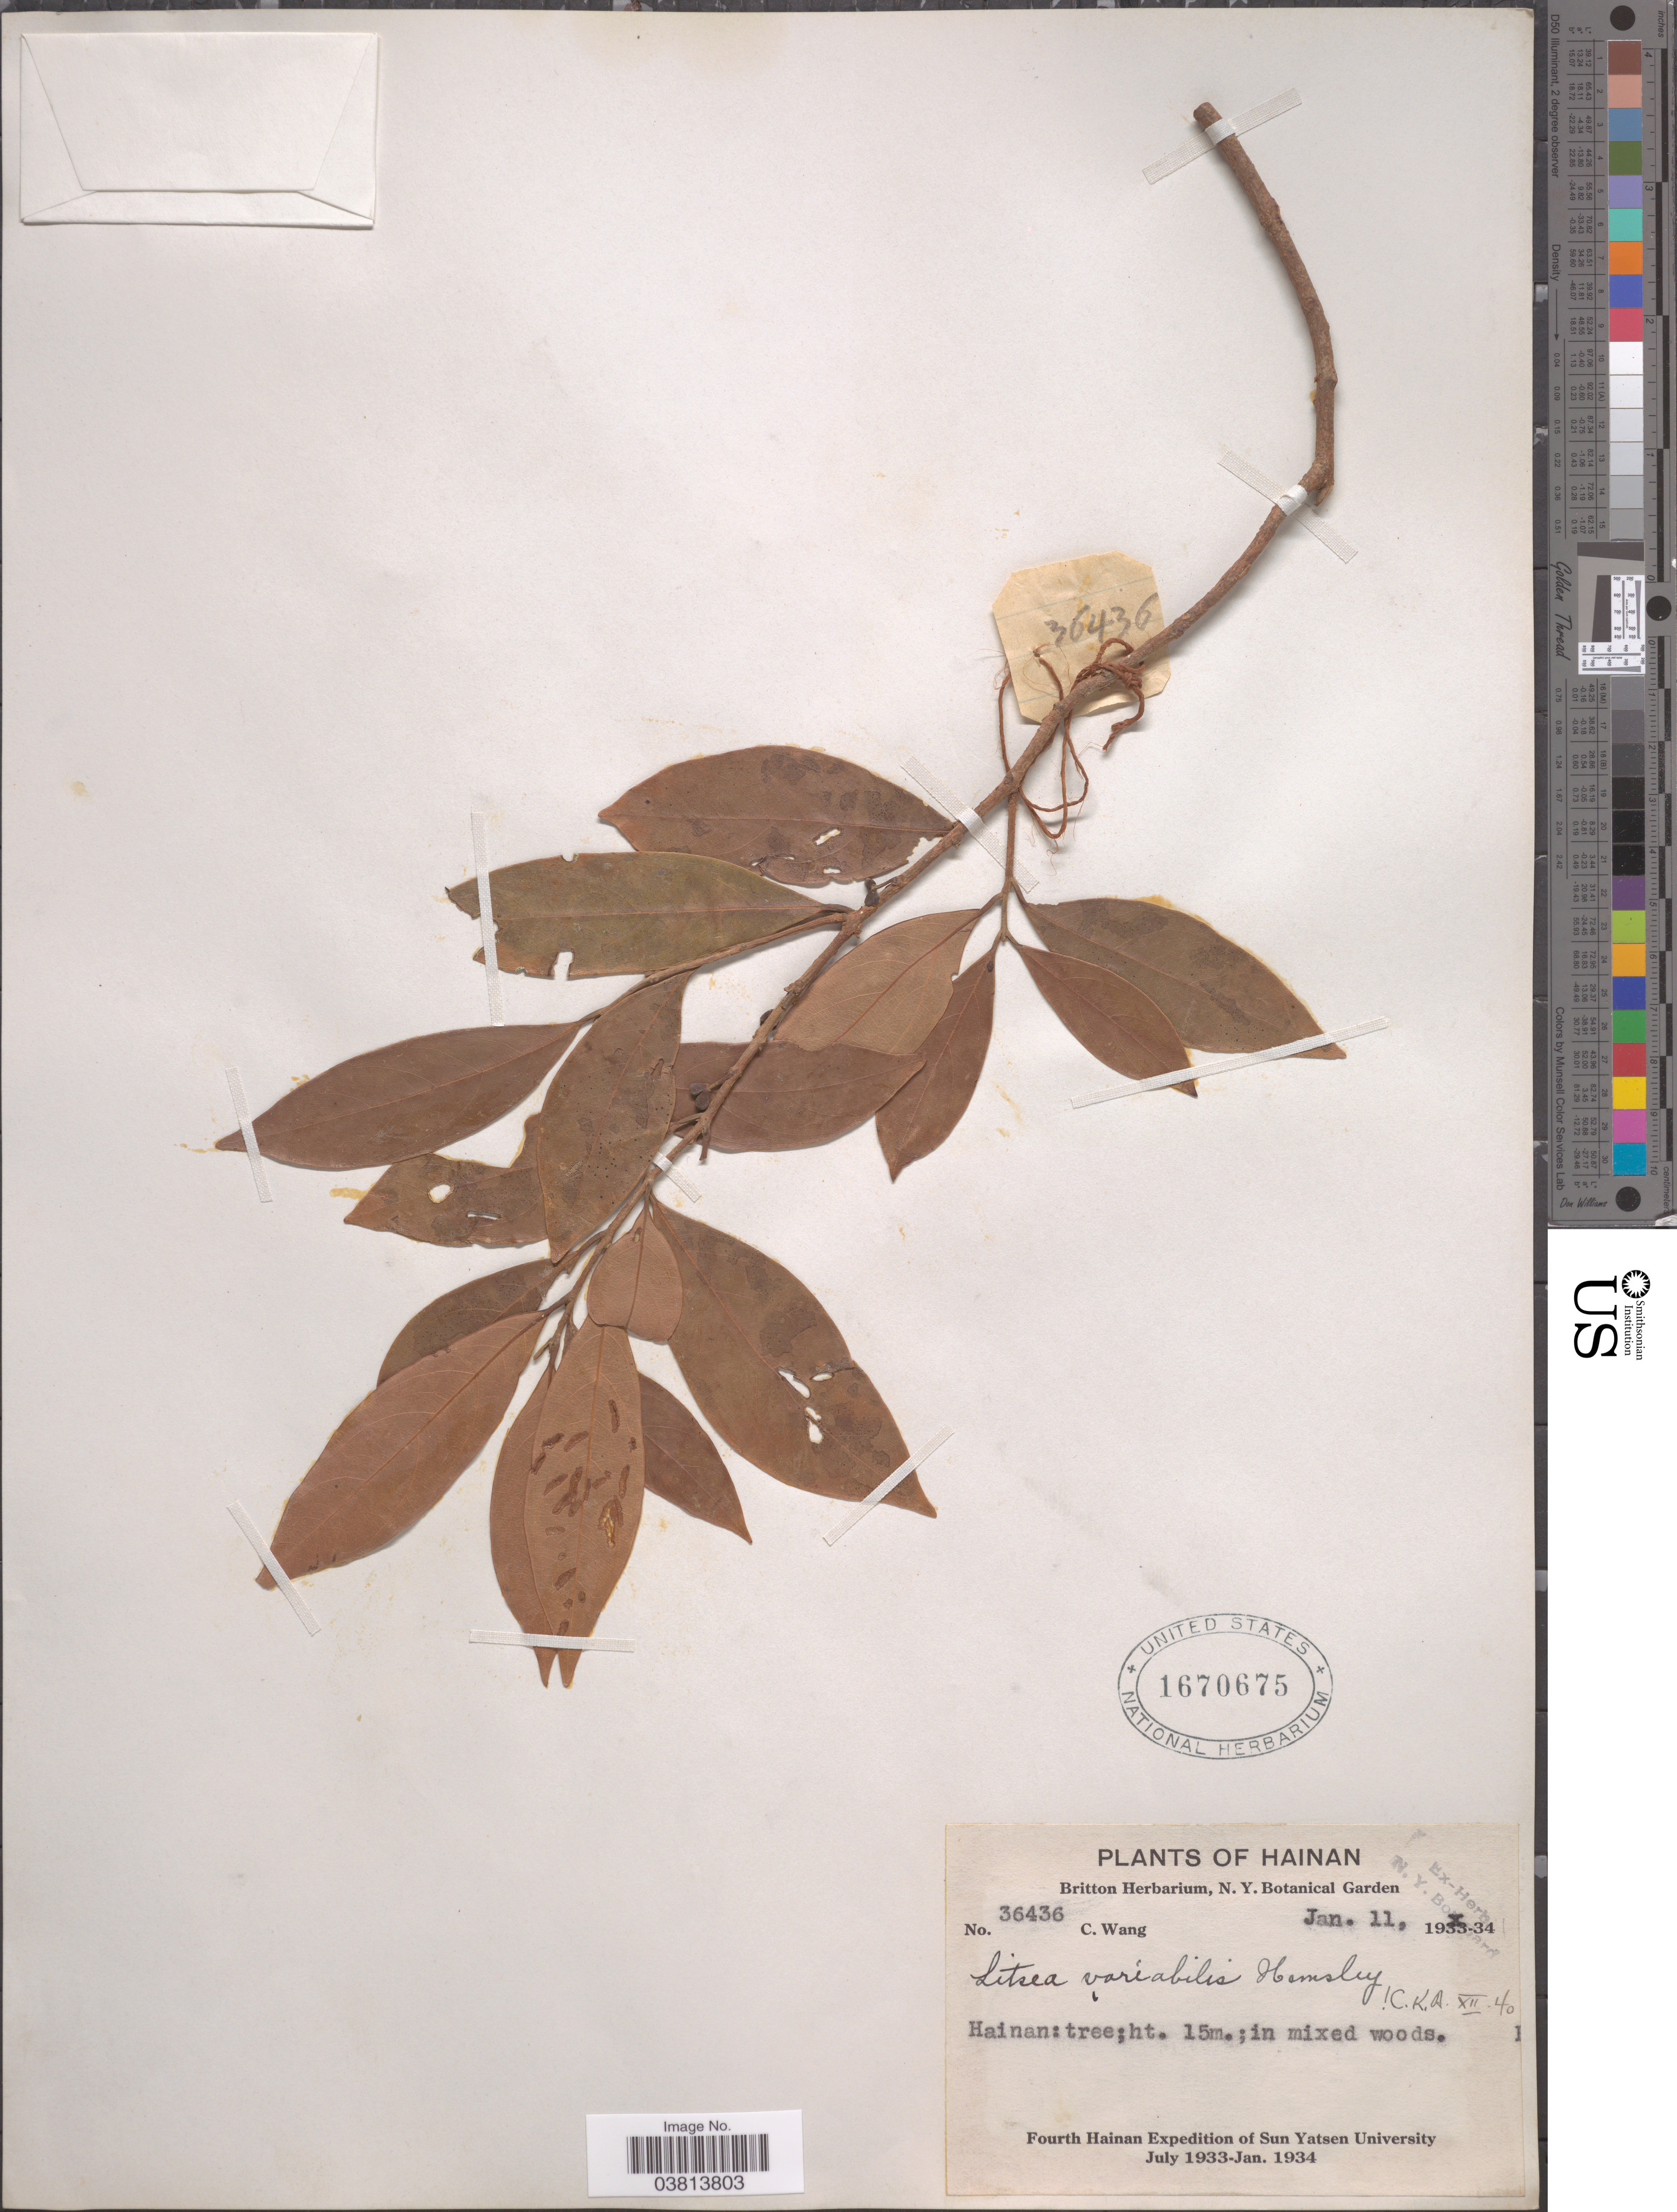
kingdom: Plantae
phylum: Tracheophyta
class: Magnoliopsida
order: Laurales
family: Lauraceae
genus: Litsea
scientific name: Litsea variabilis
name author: Hemsl.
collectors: C. Wang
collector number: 36436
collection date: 1934-01-11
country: China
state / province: Hainan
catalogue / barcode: US 1670675